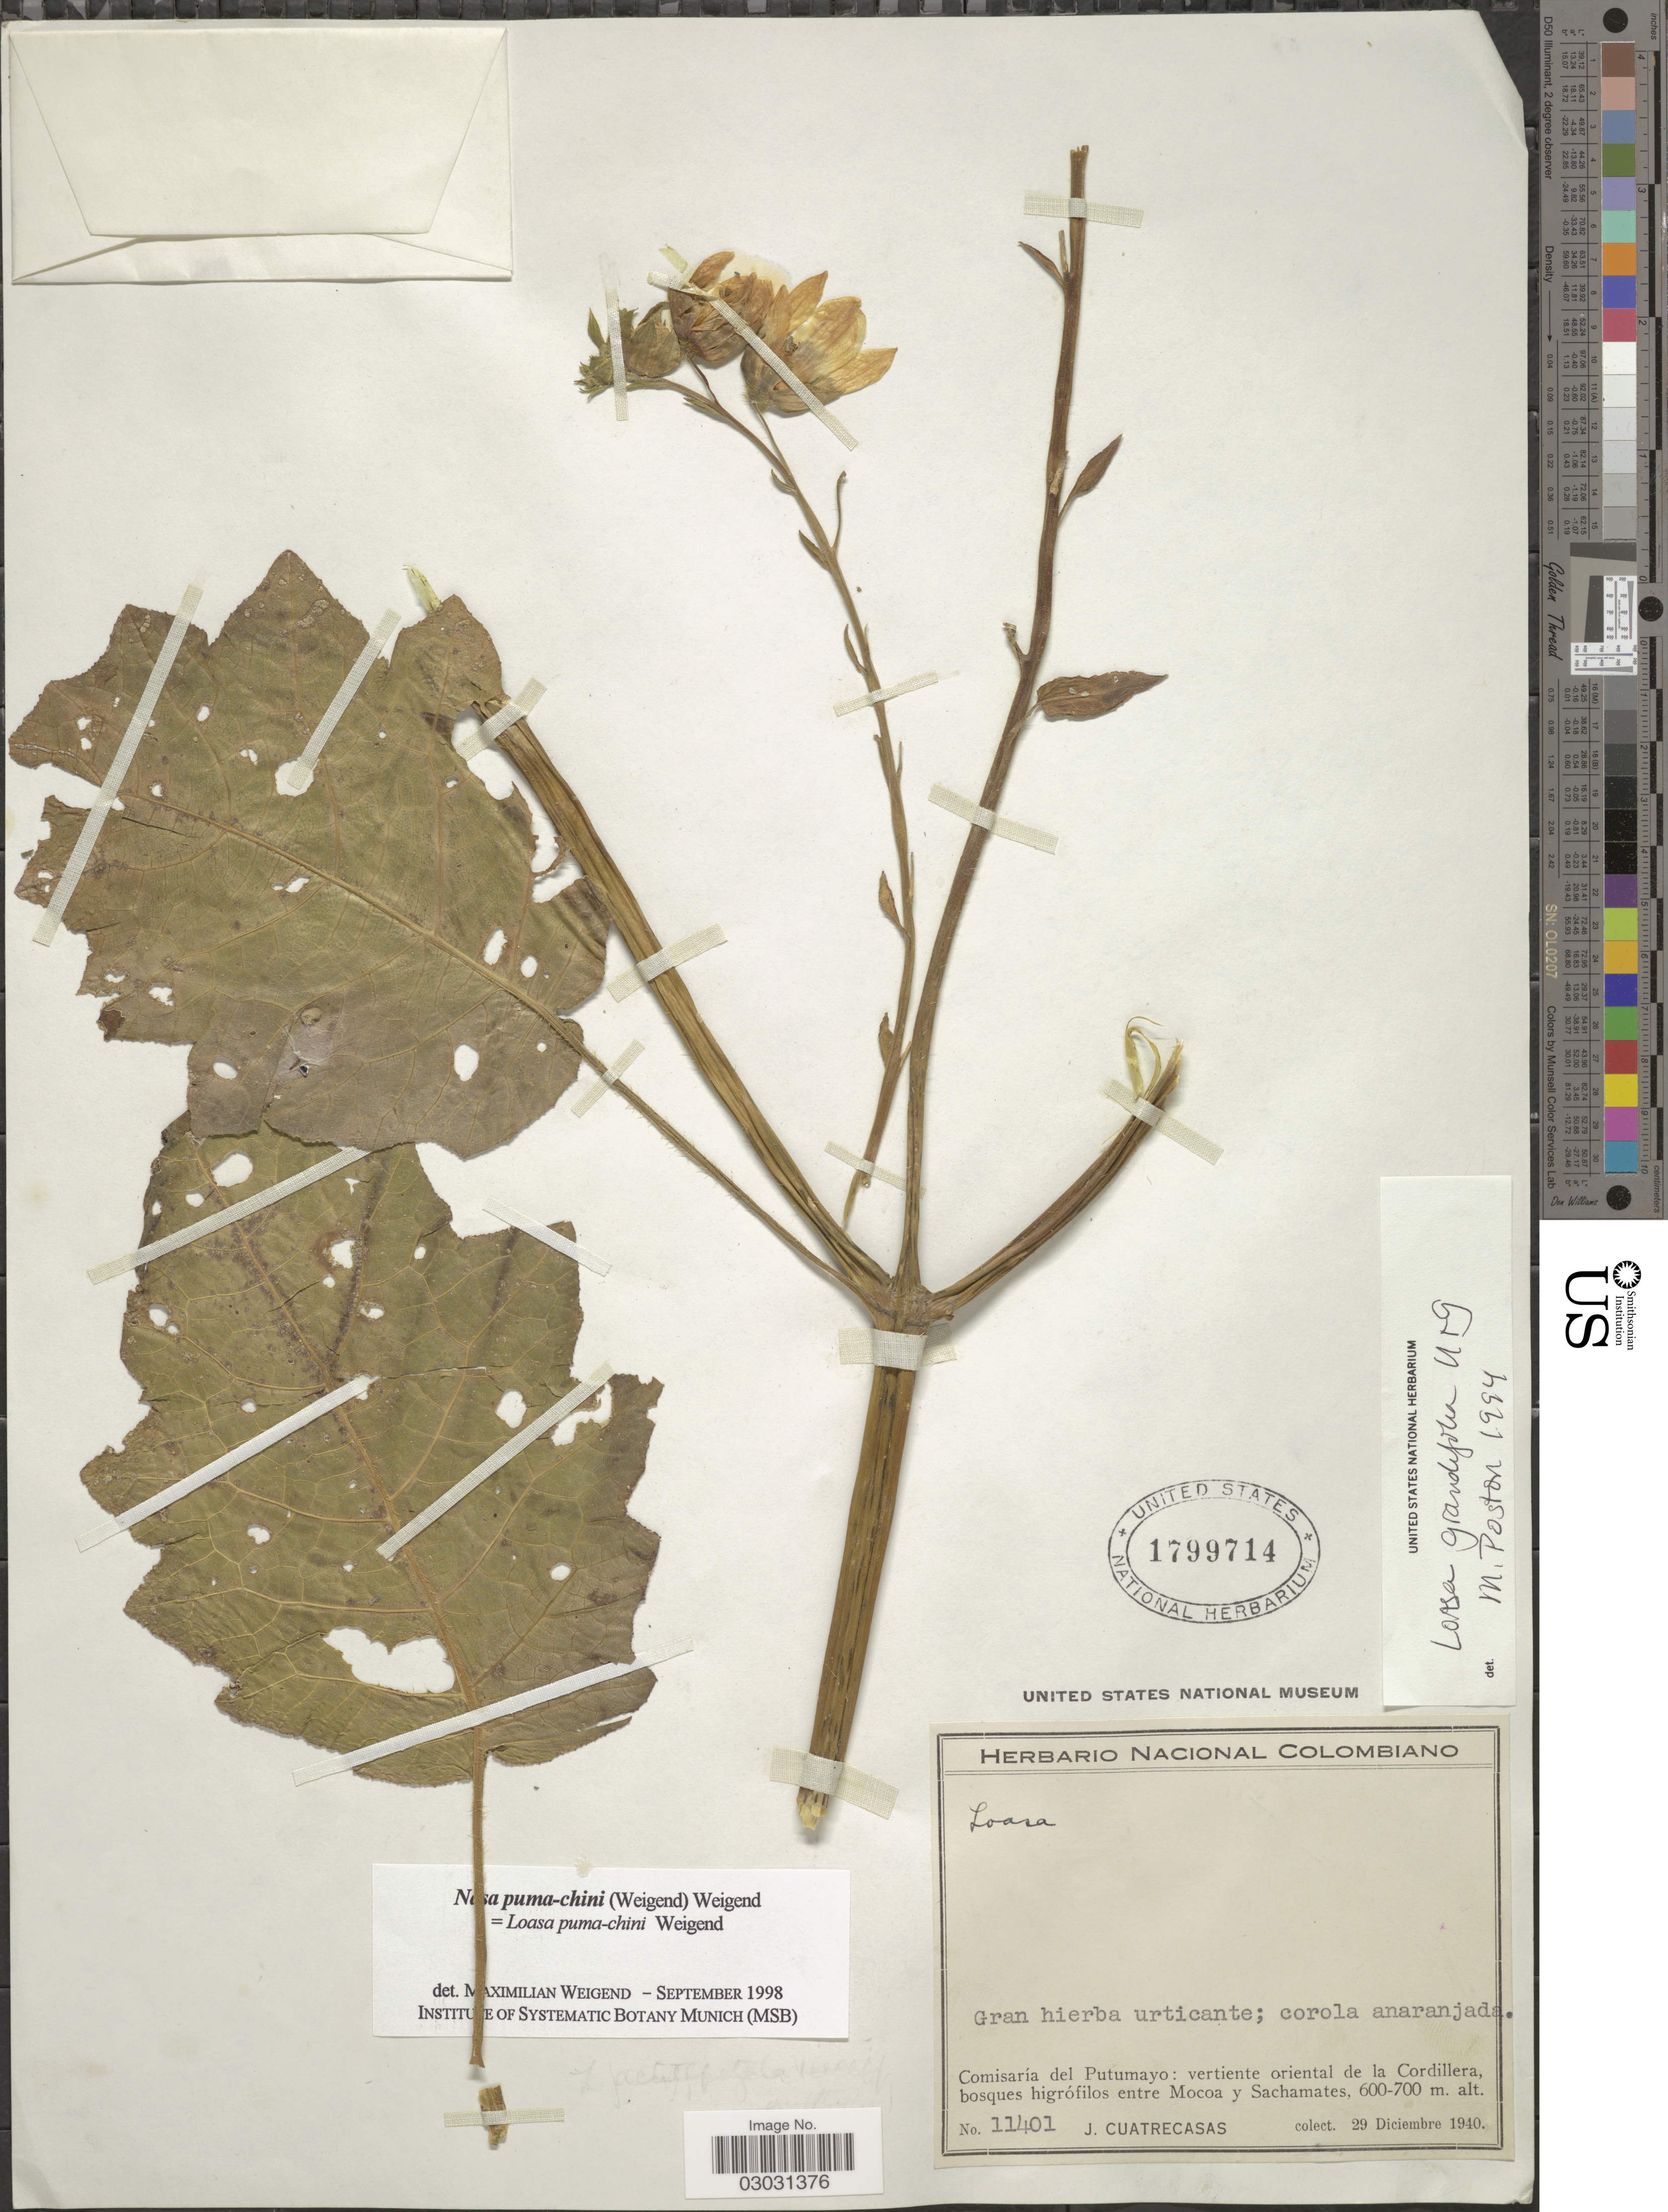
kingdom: Plantae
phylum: Tracheophyta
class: Magnoliopsida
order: Cornales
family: Loasaceae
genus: Nasa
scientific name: Nasa puma-chini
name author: (Weigend) Weigend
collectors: J. Cuatrecasas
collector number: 11401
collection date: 1940-12-29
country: Colombia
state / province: Putumayo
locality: Comisaría del Putumayo: vertiente oriental de la Cordillera, entre Mocoa y Sachamates.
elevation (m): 600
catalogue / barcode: US 1799714